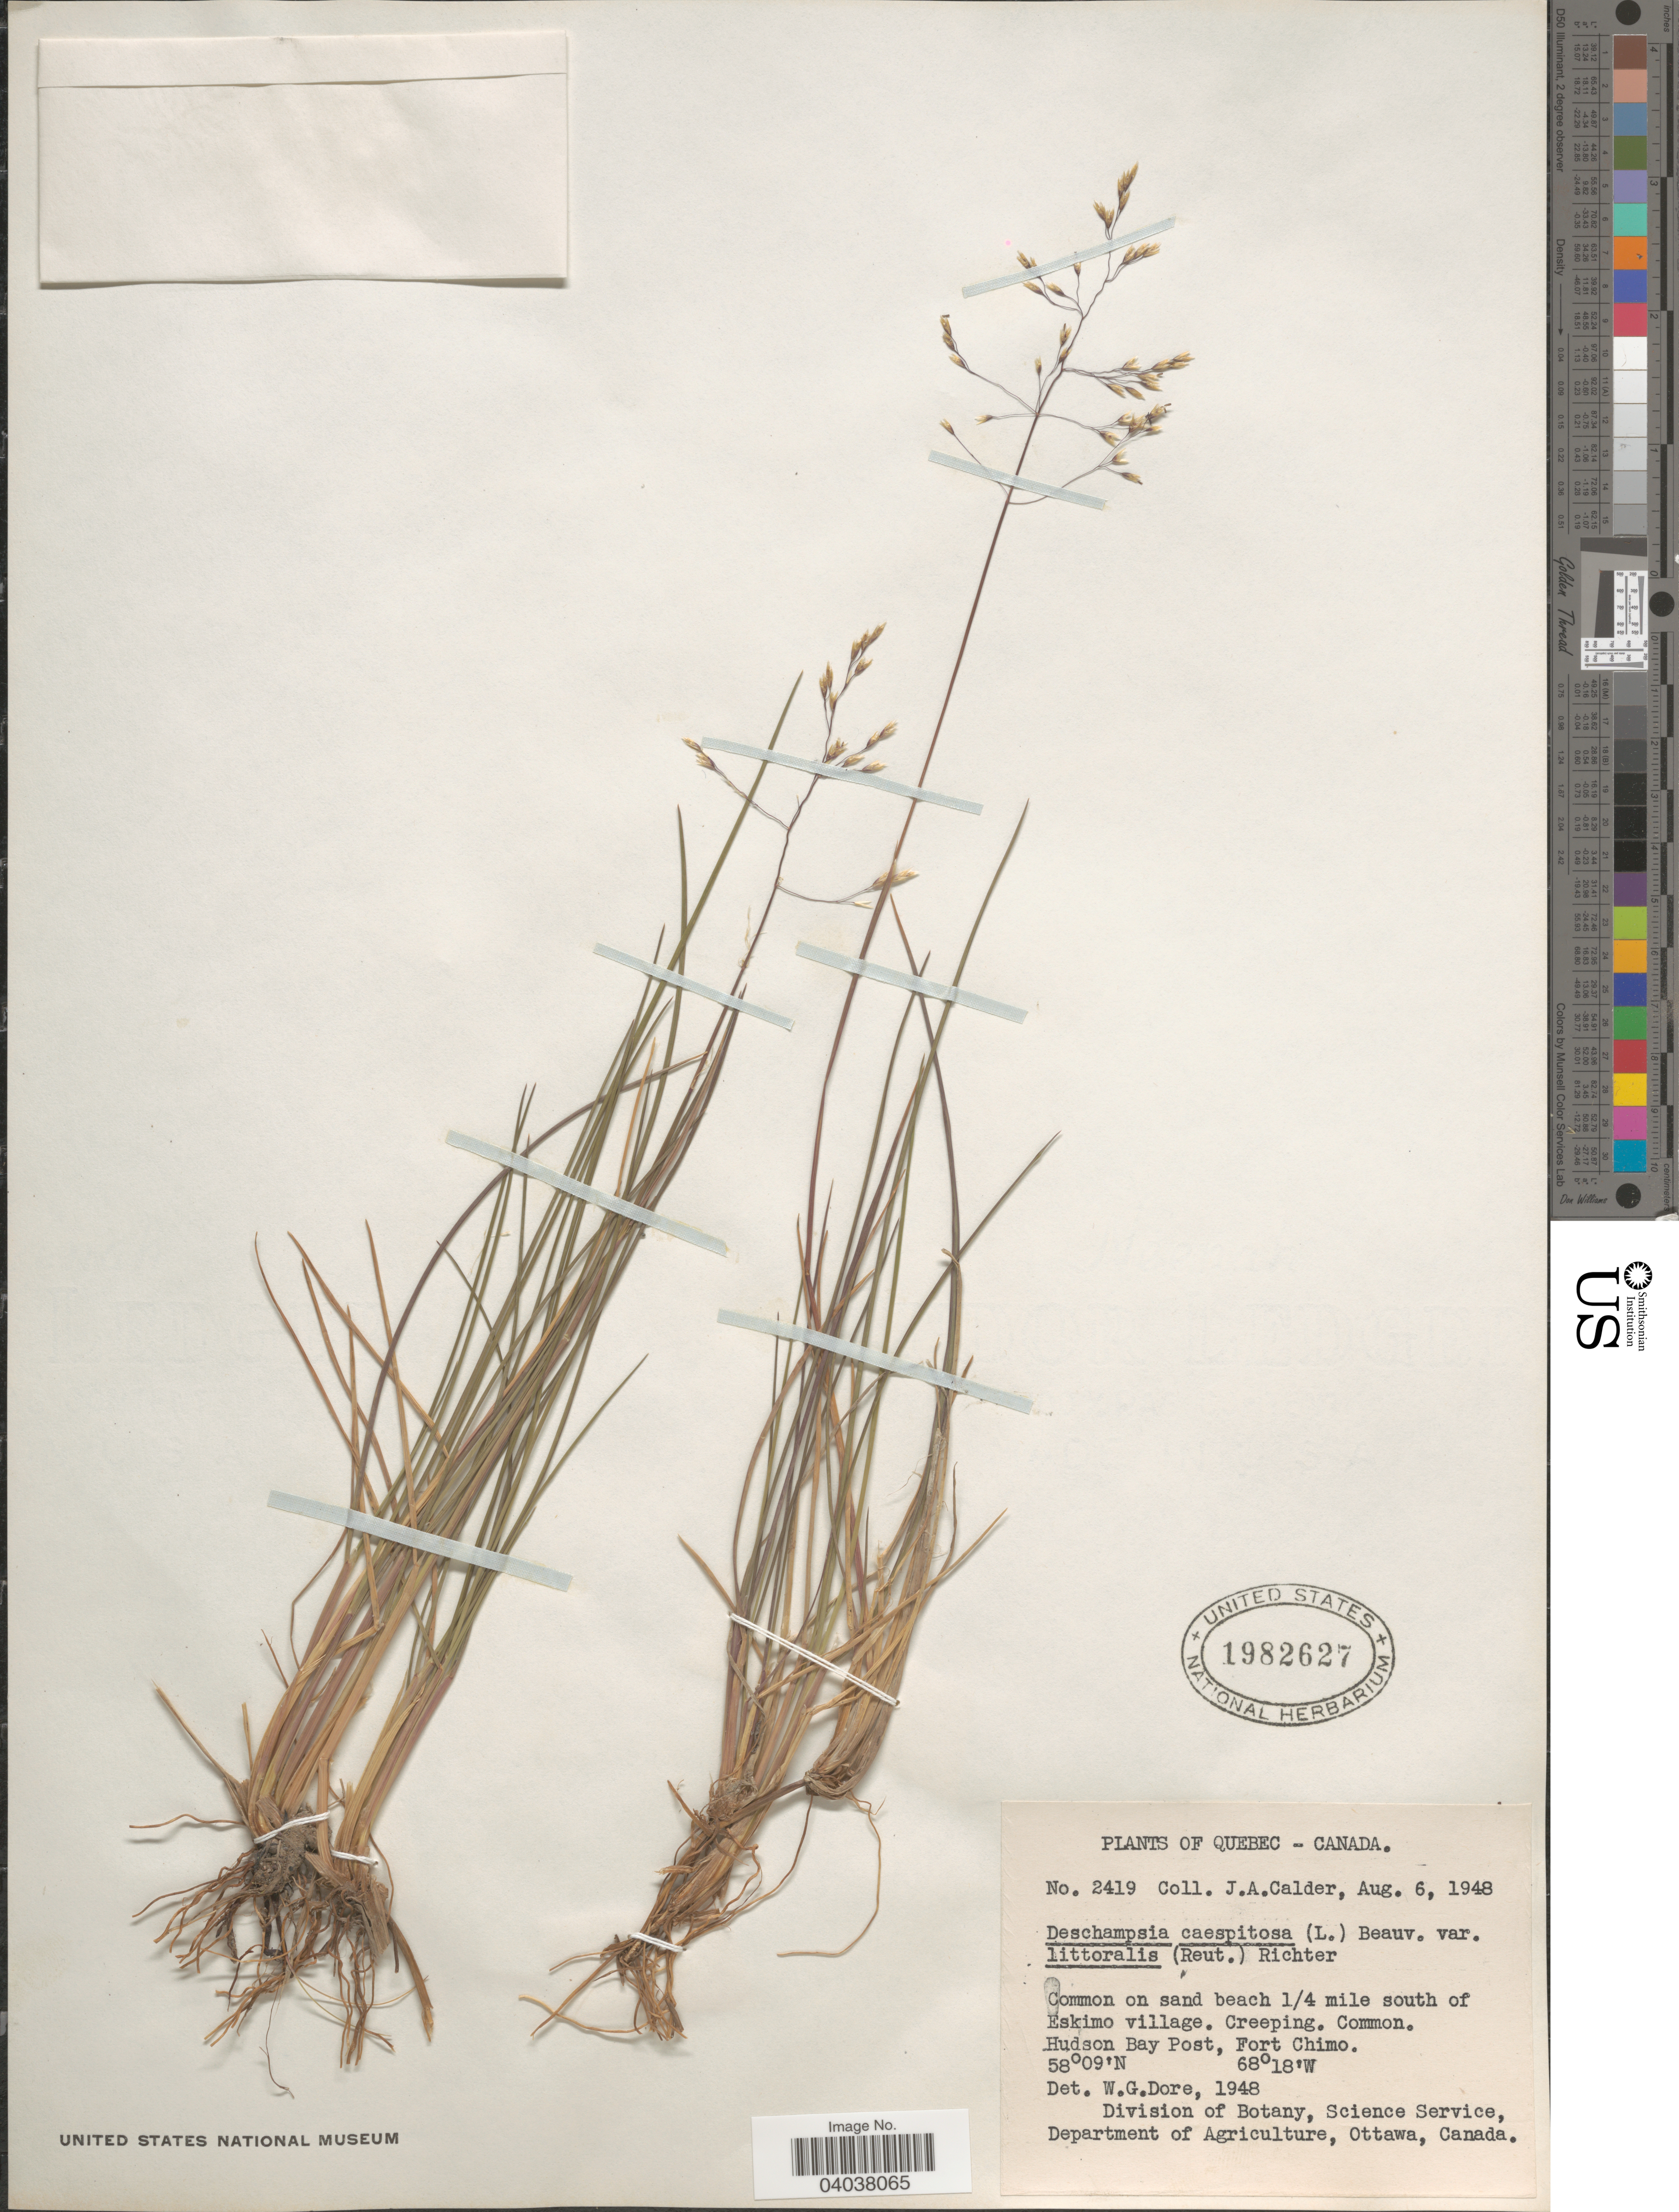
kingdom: Plantae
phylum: Tracheophyta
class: Liliopsida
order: Poales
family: Poaceae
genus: Deschampsia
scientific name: Deschampsia cespitosa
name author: (L.) P. Beauv.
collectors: J. A. Calder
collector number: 2419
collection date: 1948-08-06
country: Canada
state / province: Quebec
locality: On sand beach 1/4 mile south of Eskimo village. Hudson Bay Post, Fort Chimo.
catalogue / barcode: US 1982627